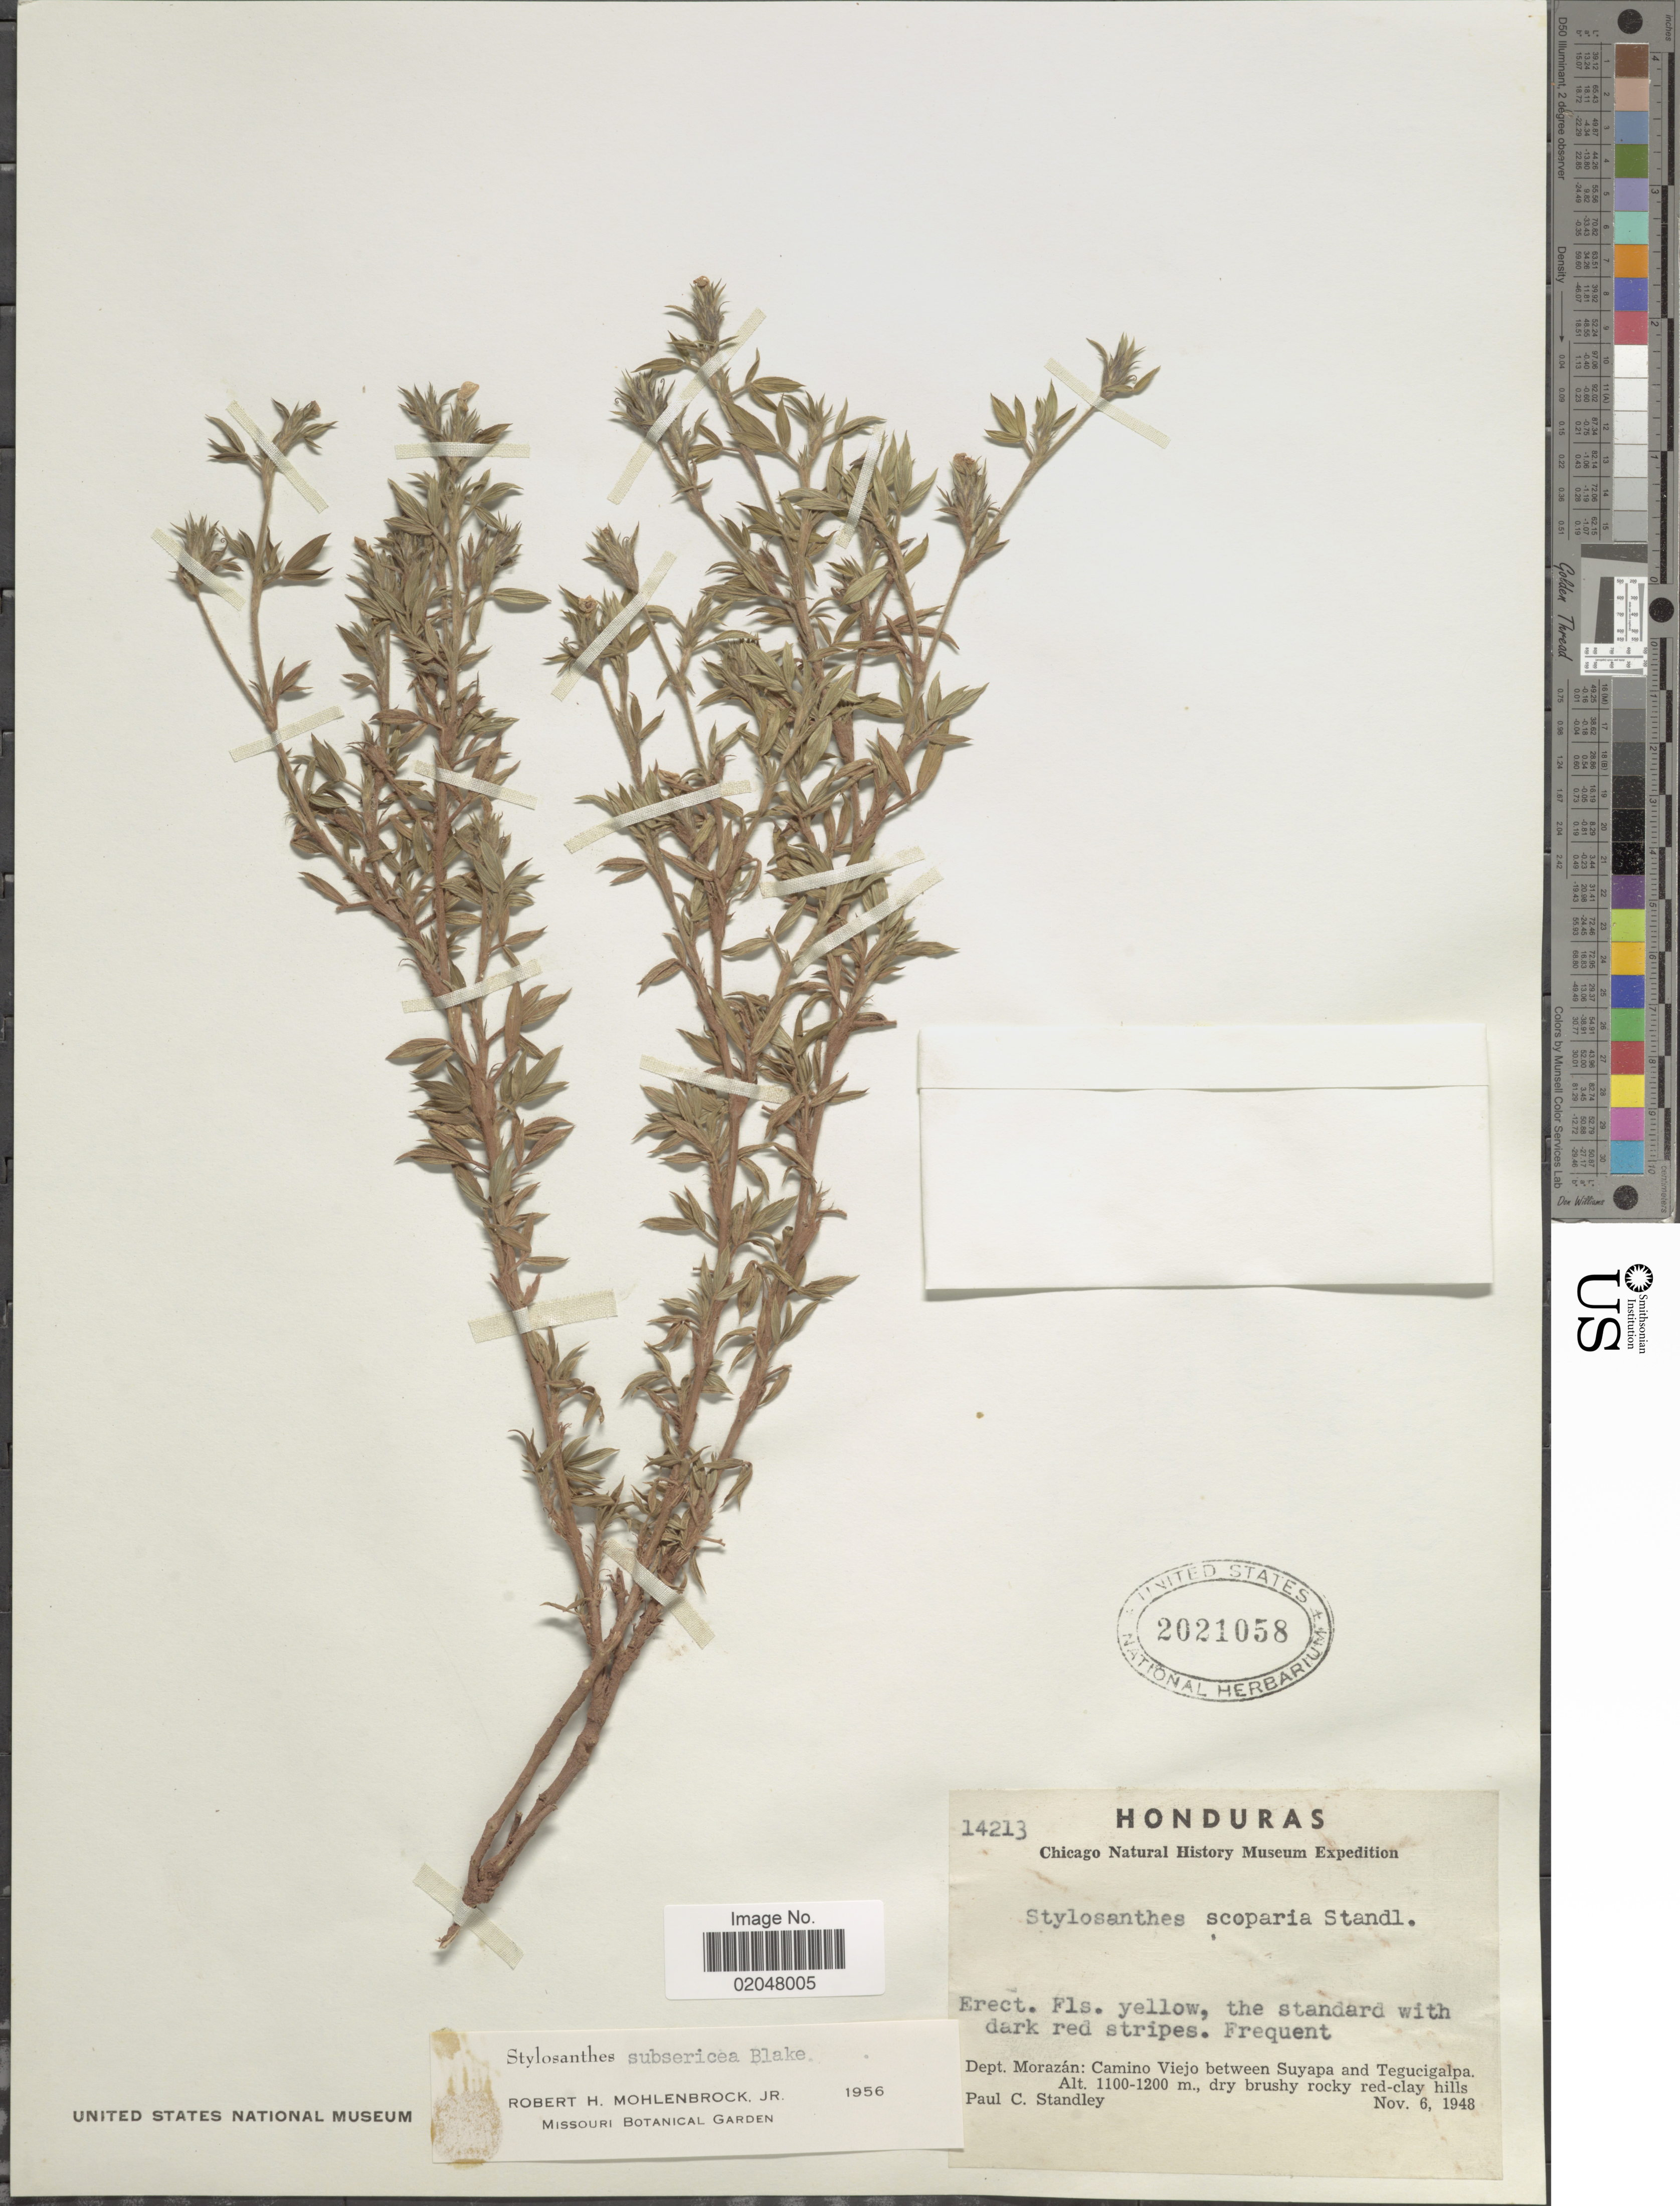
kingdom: Plantae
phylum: Tracheophyta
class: Magnoliopsida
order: Fabales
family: Fabaceae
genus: Stylosanthes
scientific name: Stylosanthes subsericea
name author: S.F. Blake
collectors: P. C. Standley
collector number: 14213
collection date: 1948-11-06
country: Honduras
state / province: Fco. Morazán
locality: Camino Viejo between Suyapa and Tegucigalpa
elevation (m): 1100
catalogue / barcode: US 2021058